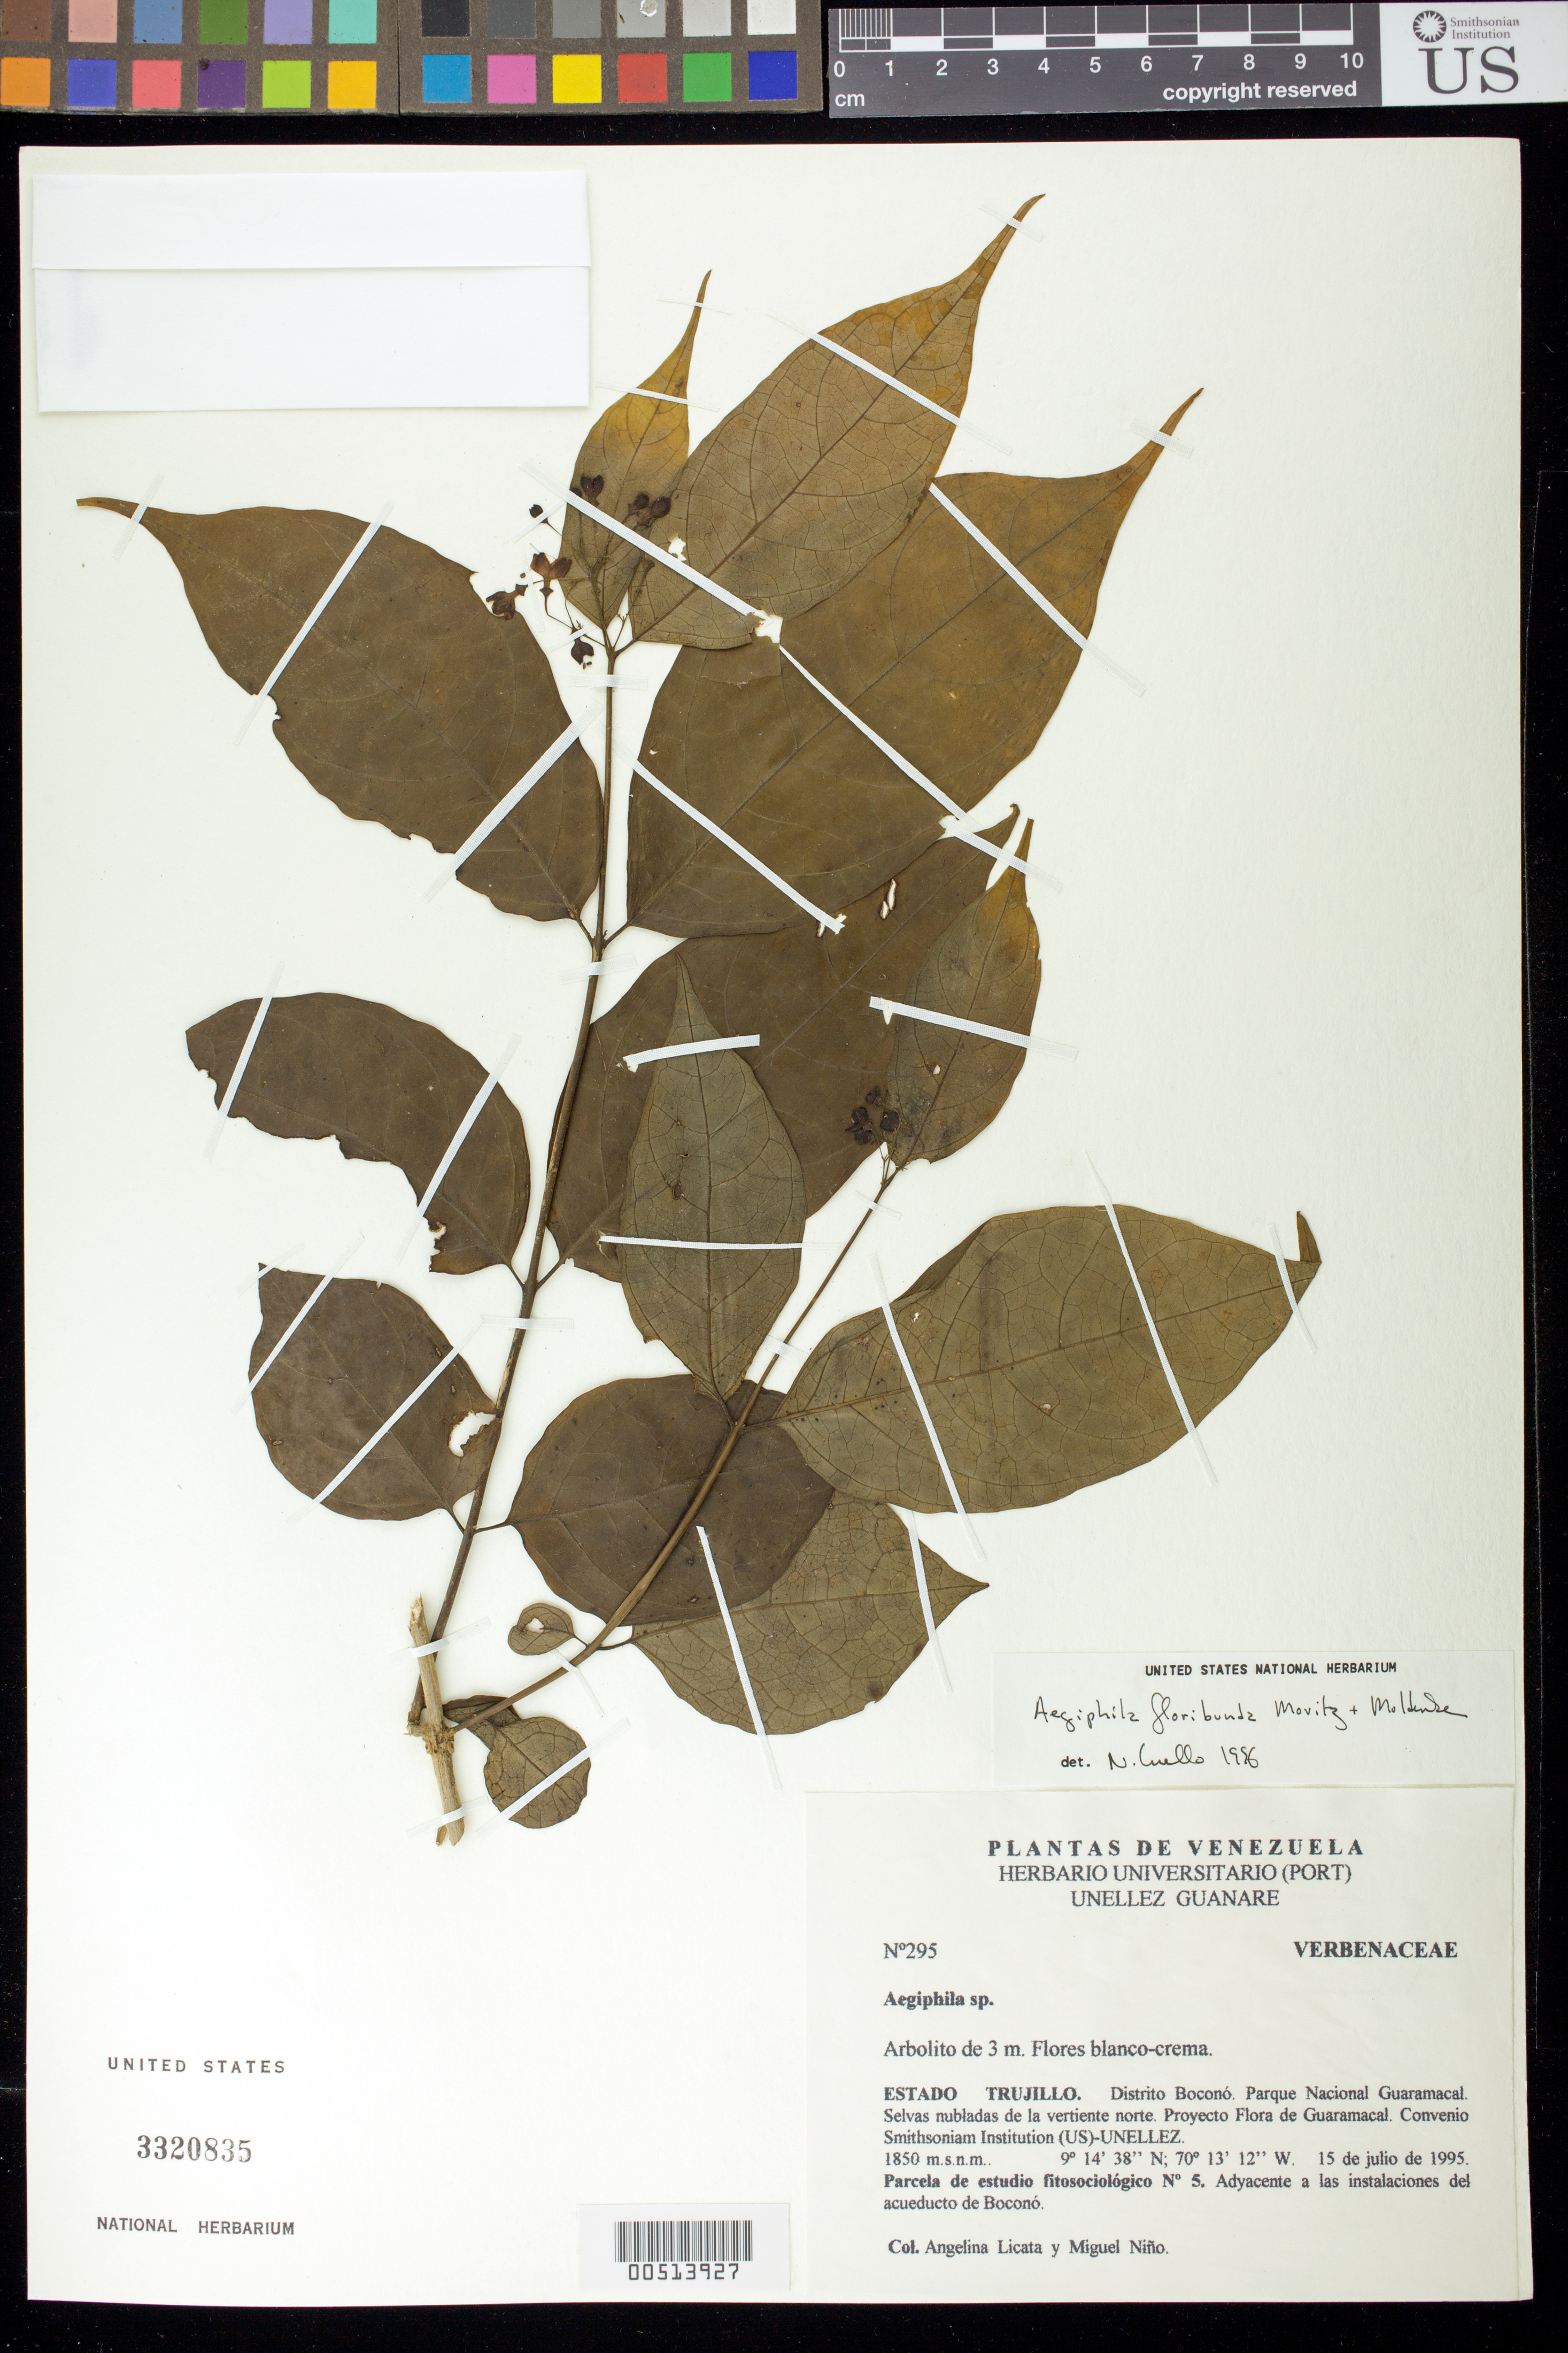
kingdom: Plantae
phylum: Tracheophyta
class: Magnoliopsida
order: Lamiales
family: Lamiaceae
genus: Aegiphila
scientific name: Aegiphila floribunda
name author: O. Moritz & Moldenke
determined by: Cuello, Nidia L.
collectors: A. Licata & S. M. Niño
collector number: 295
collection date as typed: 15 Jul 1995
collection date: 1995-07-15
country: Venezuela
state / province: Trujillo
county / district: Boconó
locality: Parque Nacional Guaramacal, vertiente N, adyacente a las instalaciones del acueducto de Boconó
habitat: Selva nubladas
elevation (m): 1850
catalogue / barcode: US 3320835